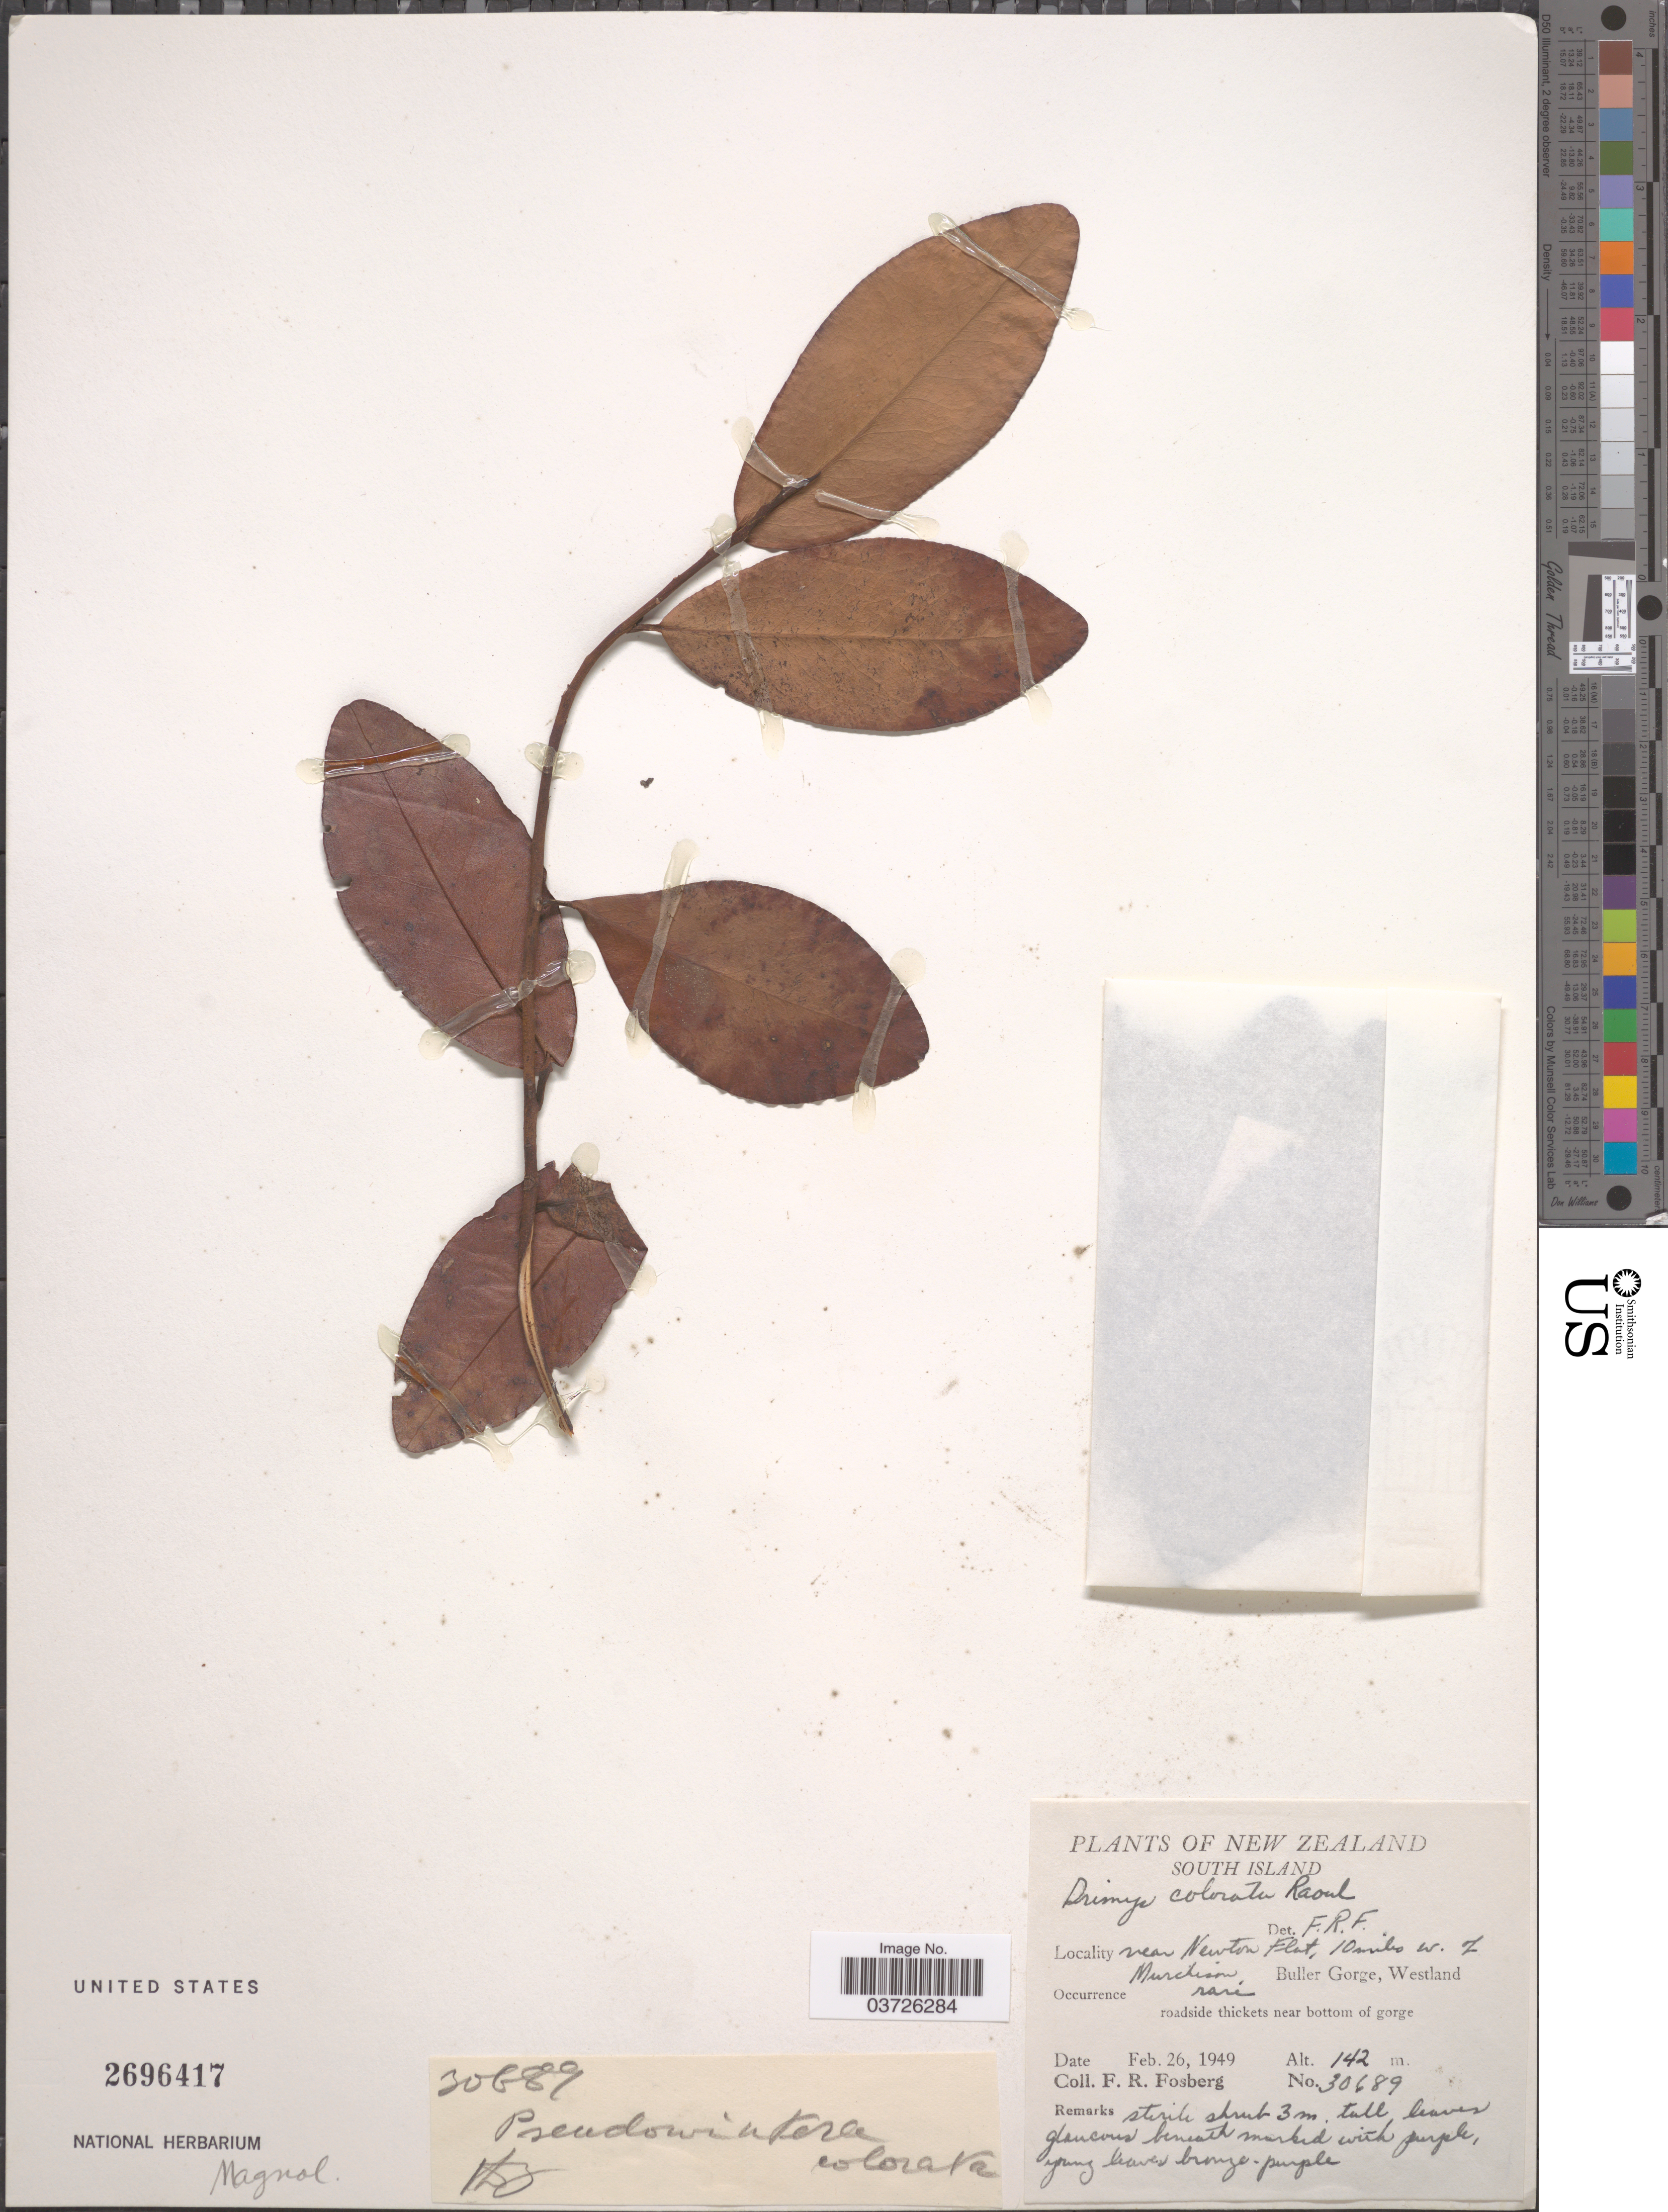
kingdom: Plantae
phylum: Tracheophyta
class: Magnoliopsida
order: Canellales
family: Winteraceae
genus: Pseudowintera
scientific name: Pseudowintera colorata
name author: (Raoul) Dandy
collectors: F. R. Fosberg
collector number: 30689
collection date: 1949-02-26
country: New Zealand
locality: South Island. Near Newton Flat, 10 miles w. of Murchison, Buller Gorge, Westland.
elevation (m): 142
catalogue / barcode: US 2696417